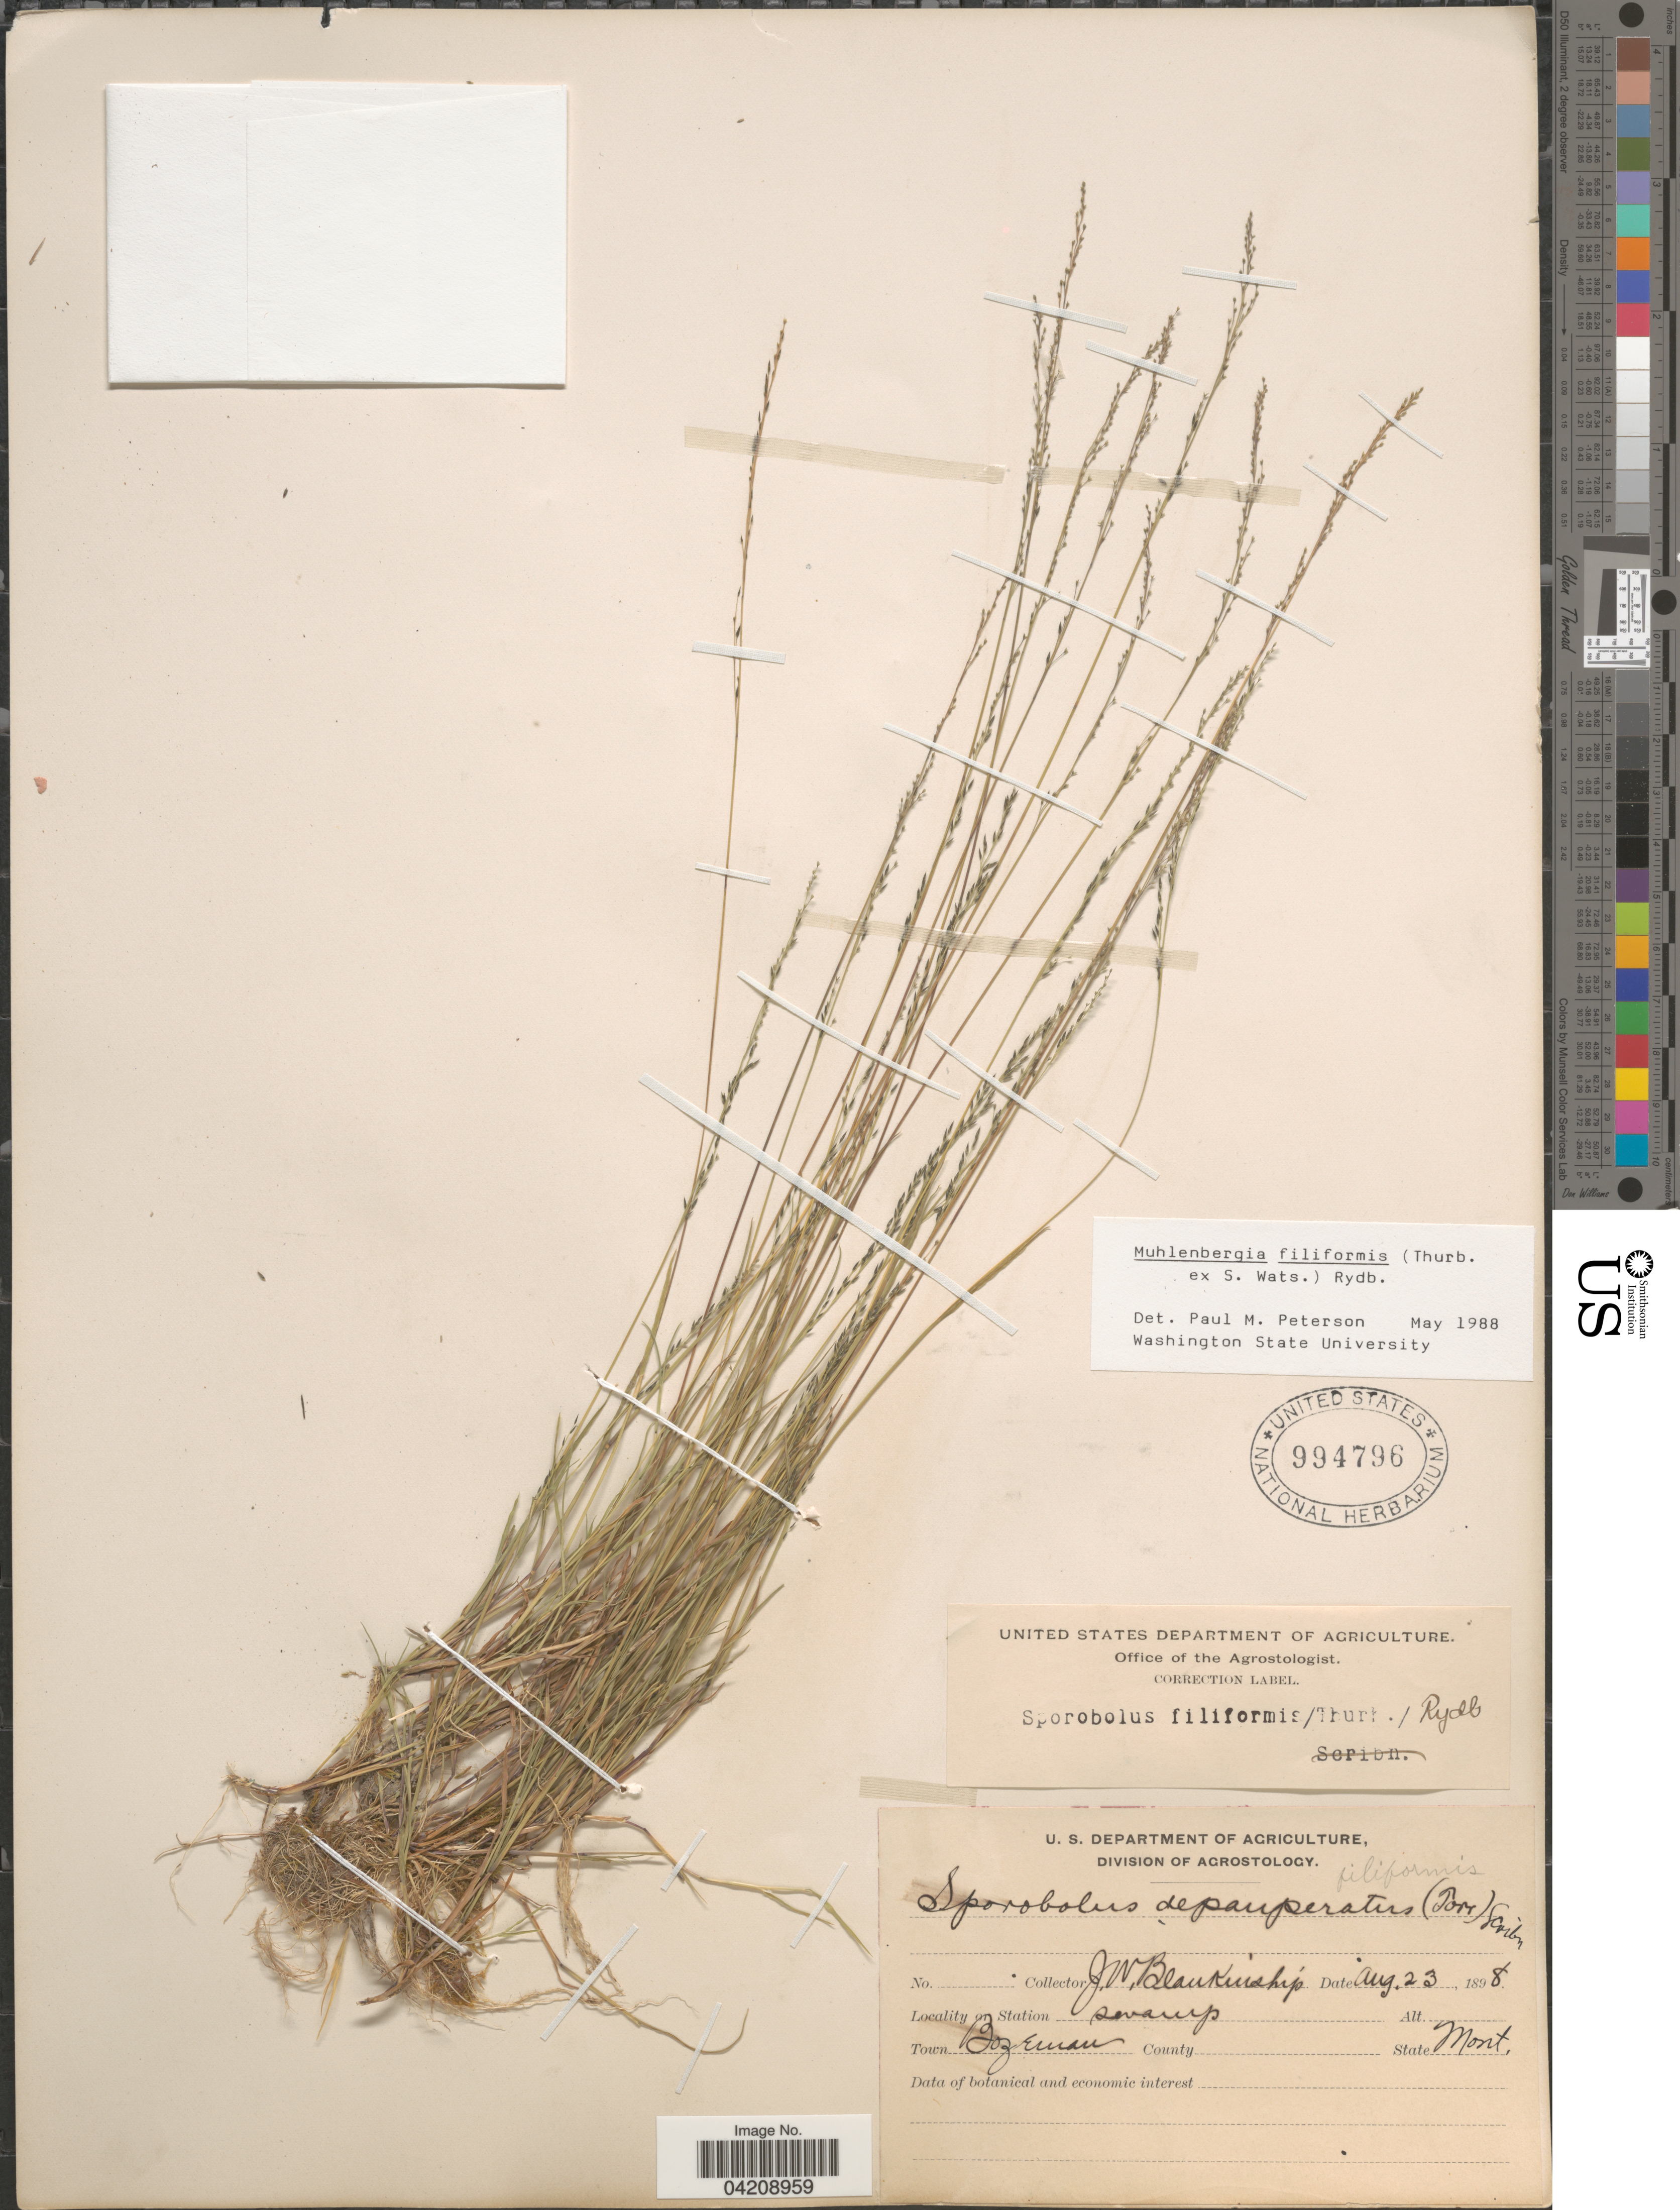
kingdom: Plantae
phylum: Tracheophyta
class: Liliopsida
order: Poales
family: Poaceae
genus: Muhlenbergia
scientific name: Muhlenbergia filiformis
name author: (Thurb. ex S. Watson) Rydb.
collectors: J. W. Blankinship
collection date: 1898-08-23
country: United States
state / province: Montana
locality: Town Bozeman.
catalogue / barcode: US 994796